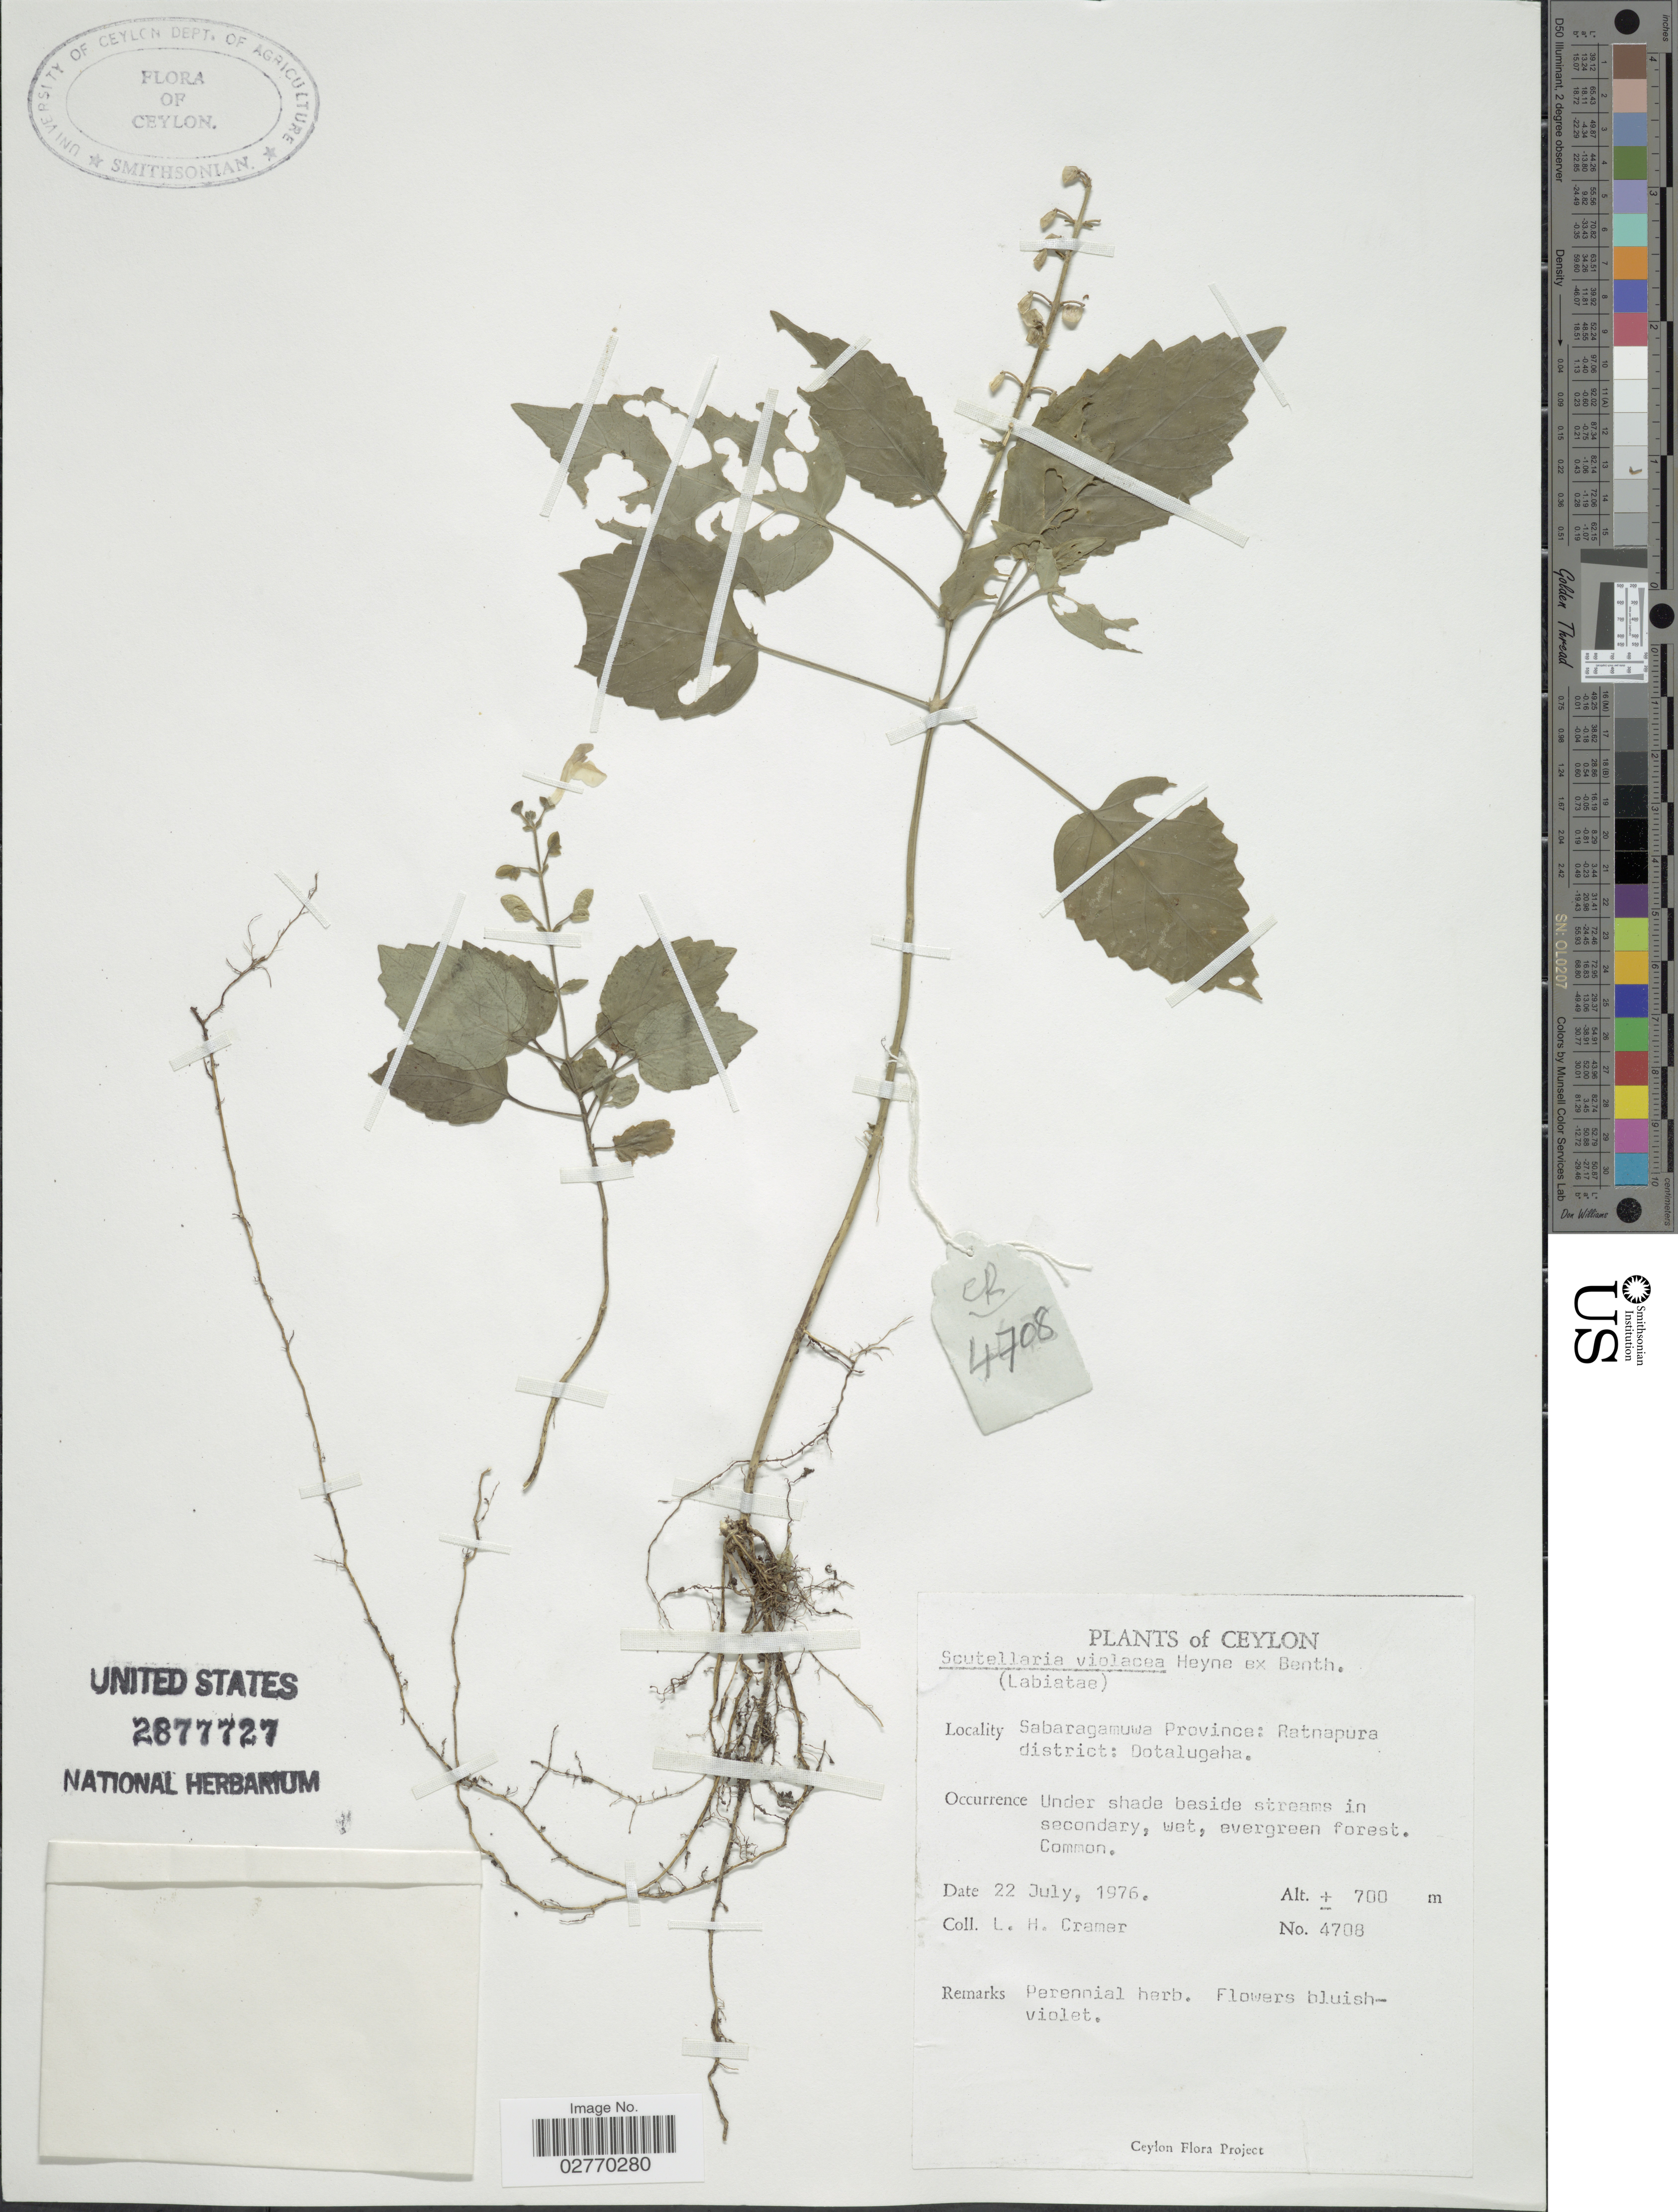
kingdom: Plantae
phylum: Tracheophyta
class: Magnoliopsida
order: Lamiales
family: Lamiaceae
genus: Scutellaria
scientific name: Scutellaria violacea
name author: B. Heyne ex Benth.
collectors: L. H. Cramer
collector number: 47078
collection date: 1976-07-22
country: Sri Lanka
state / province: Sabaragamuwa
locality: Ceylon. Ratnapura district: Dotalugaha.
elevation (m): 700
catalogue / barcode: US 2877727